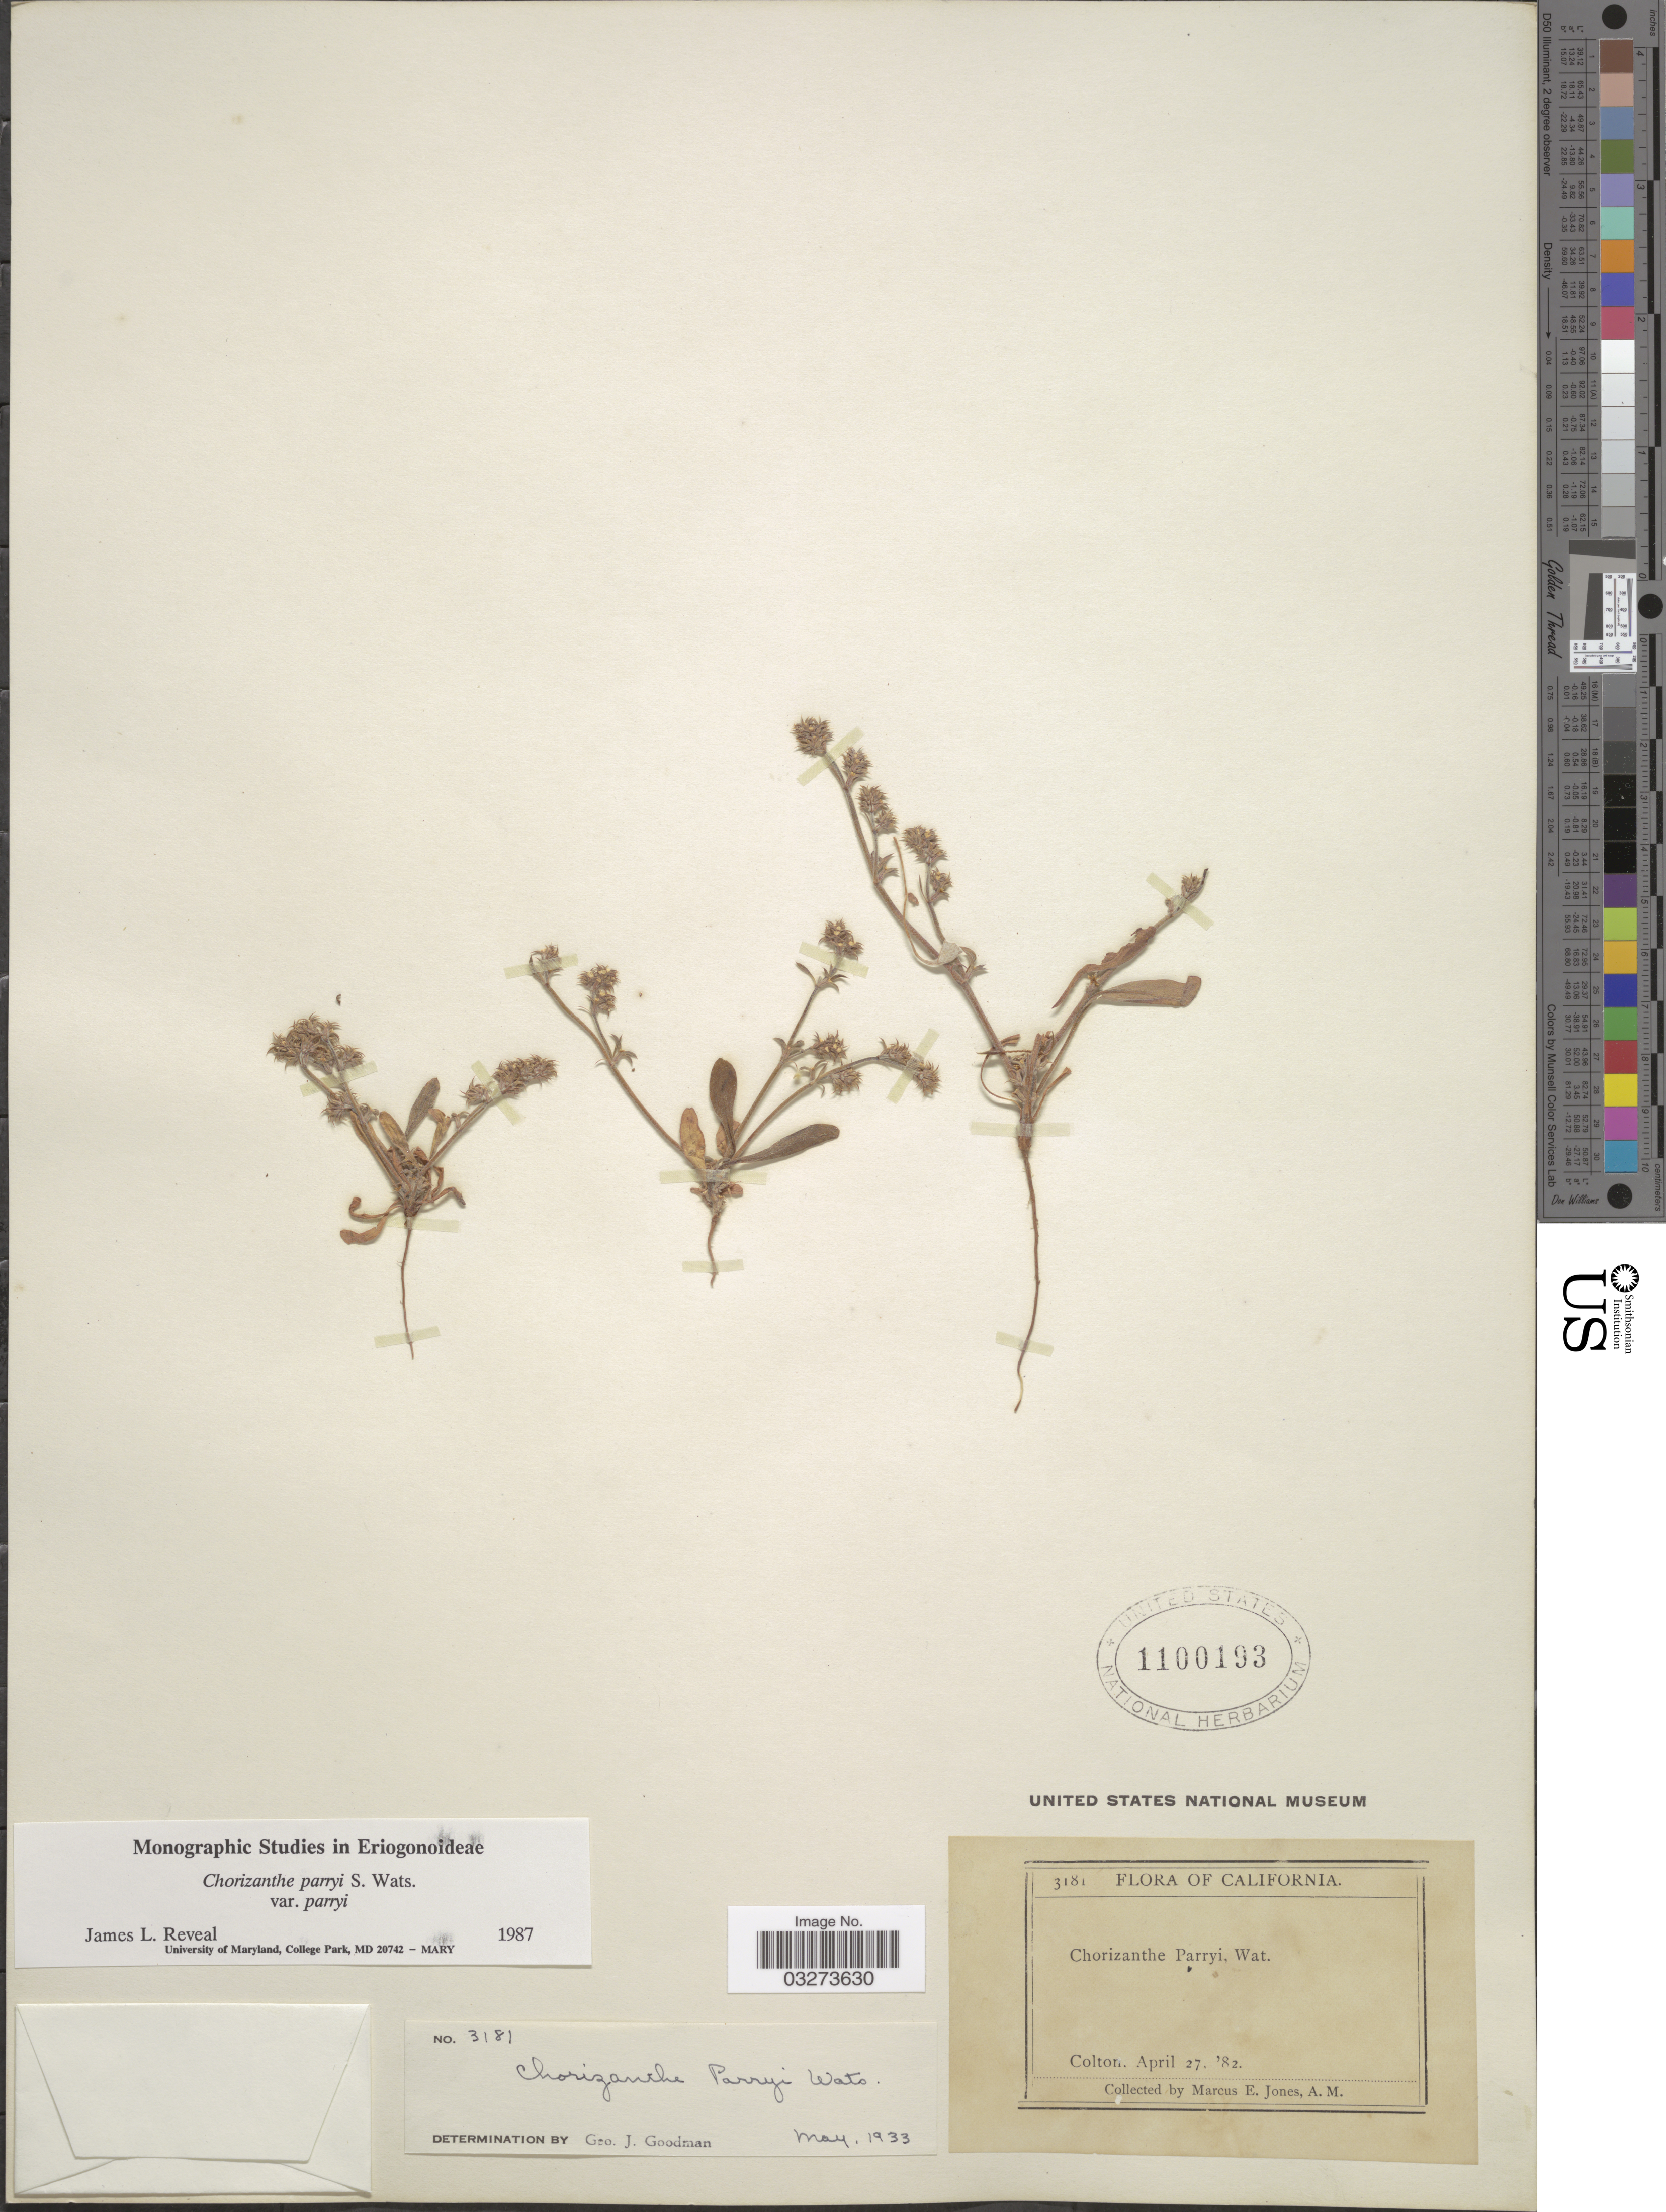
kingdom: Plantae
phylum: Tracheophyta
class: Magnoliopsida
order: Caryophyllales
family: Polygonaceae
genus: Chorizanthe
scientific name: Chorizanthe parryi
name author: S. Watson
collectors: M. E. Jones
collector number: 3181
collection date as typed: Transcribed d/m/y: 27/4/82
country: United States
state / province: California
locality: Colton.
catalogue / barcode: US 1100193